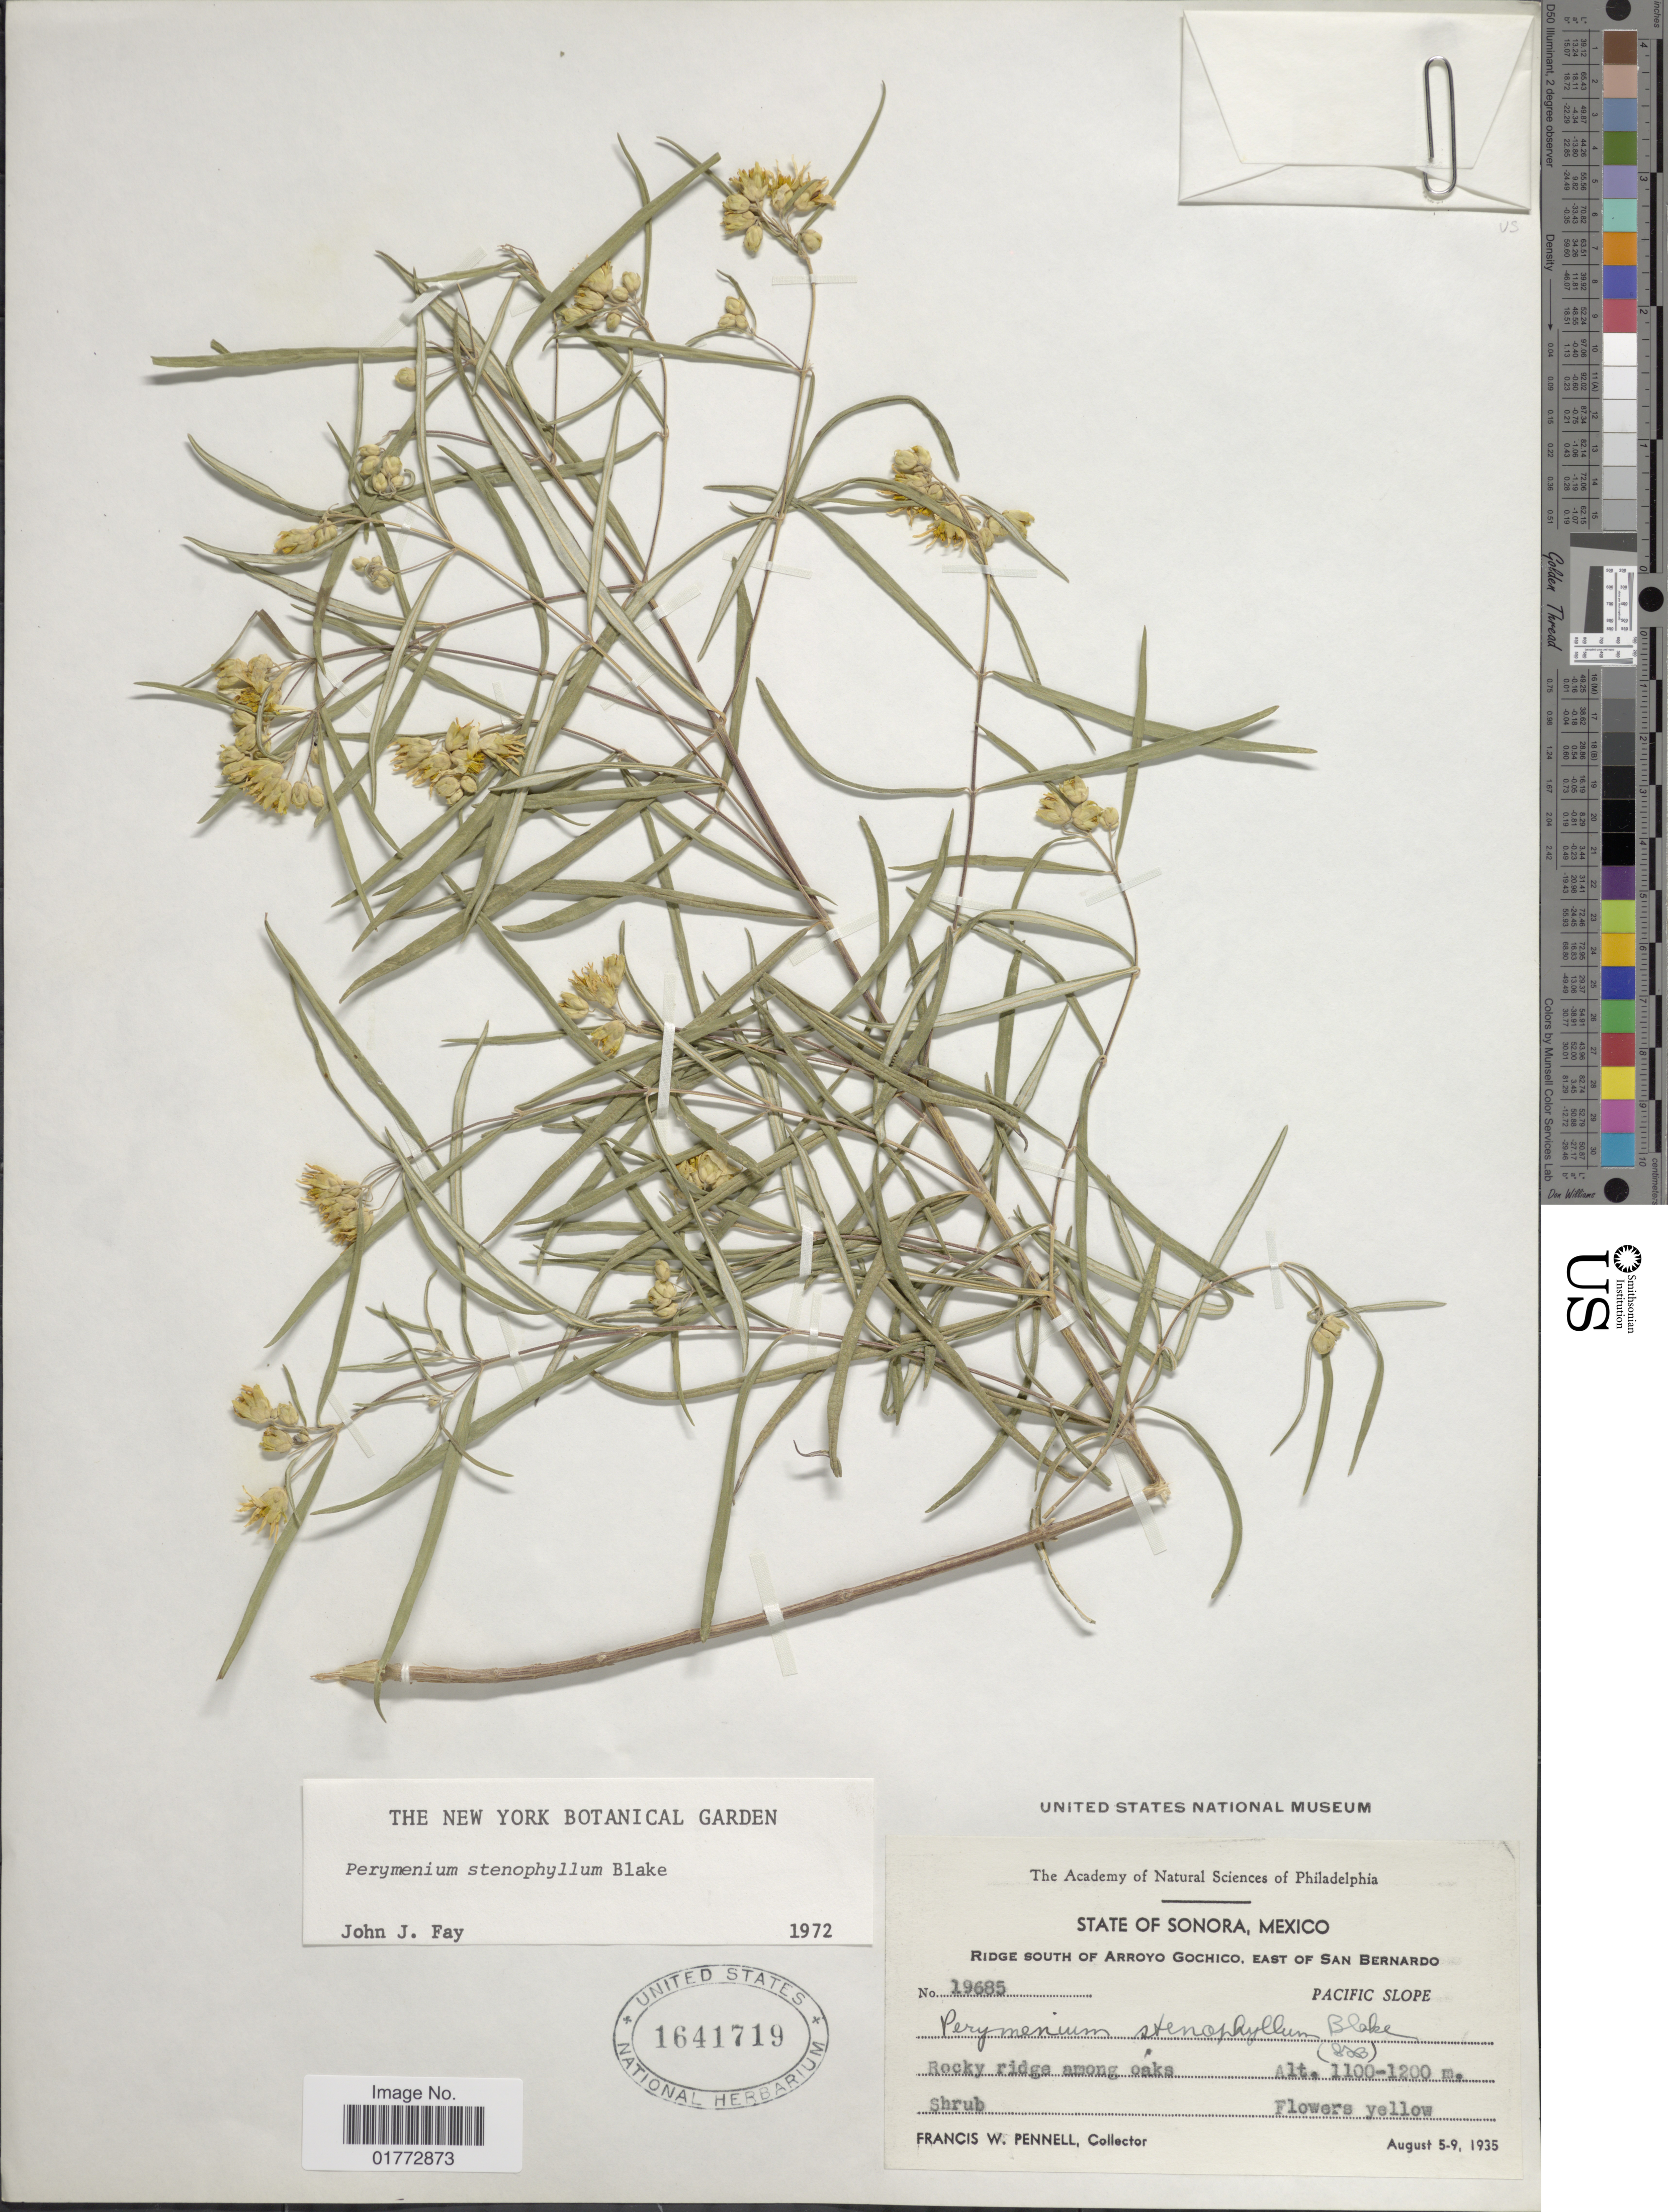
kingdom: Plantae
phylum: Tracheophyta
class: Magnoliopsida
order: Asterales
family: Asteraceae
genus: Perymenium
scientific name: Perymenium stenophyllum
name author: S.F. Blake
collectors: F. W. Pennell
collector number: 19685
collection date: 1935-08-05/1935-08-09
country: Mexico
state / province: Sonora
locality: Ridge south of Arroyo Gochico, east of San Bernardo, Pacific slope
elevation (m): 1100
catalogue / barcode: US 1641719